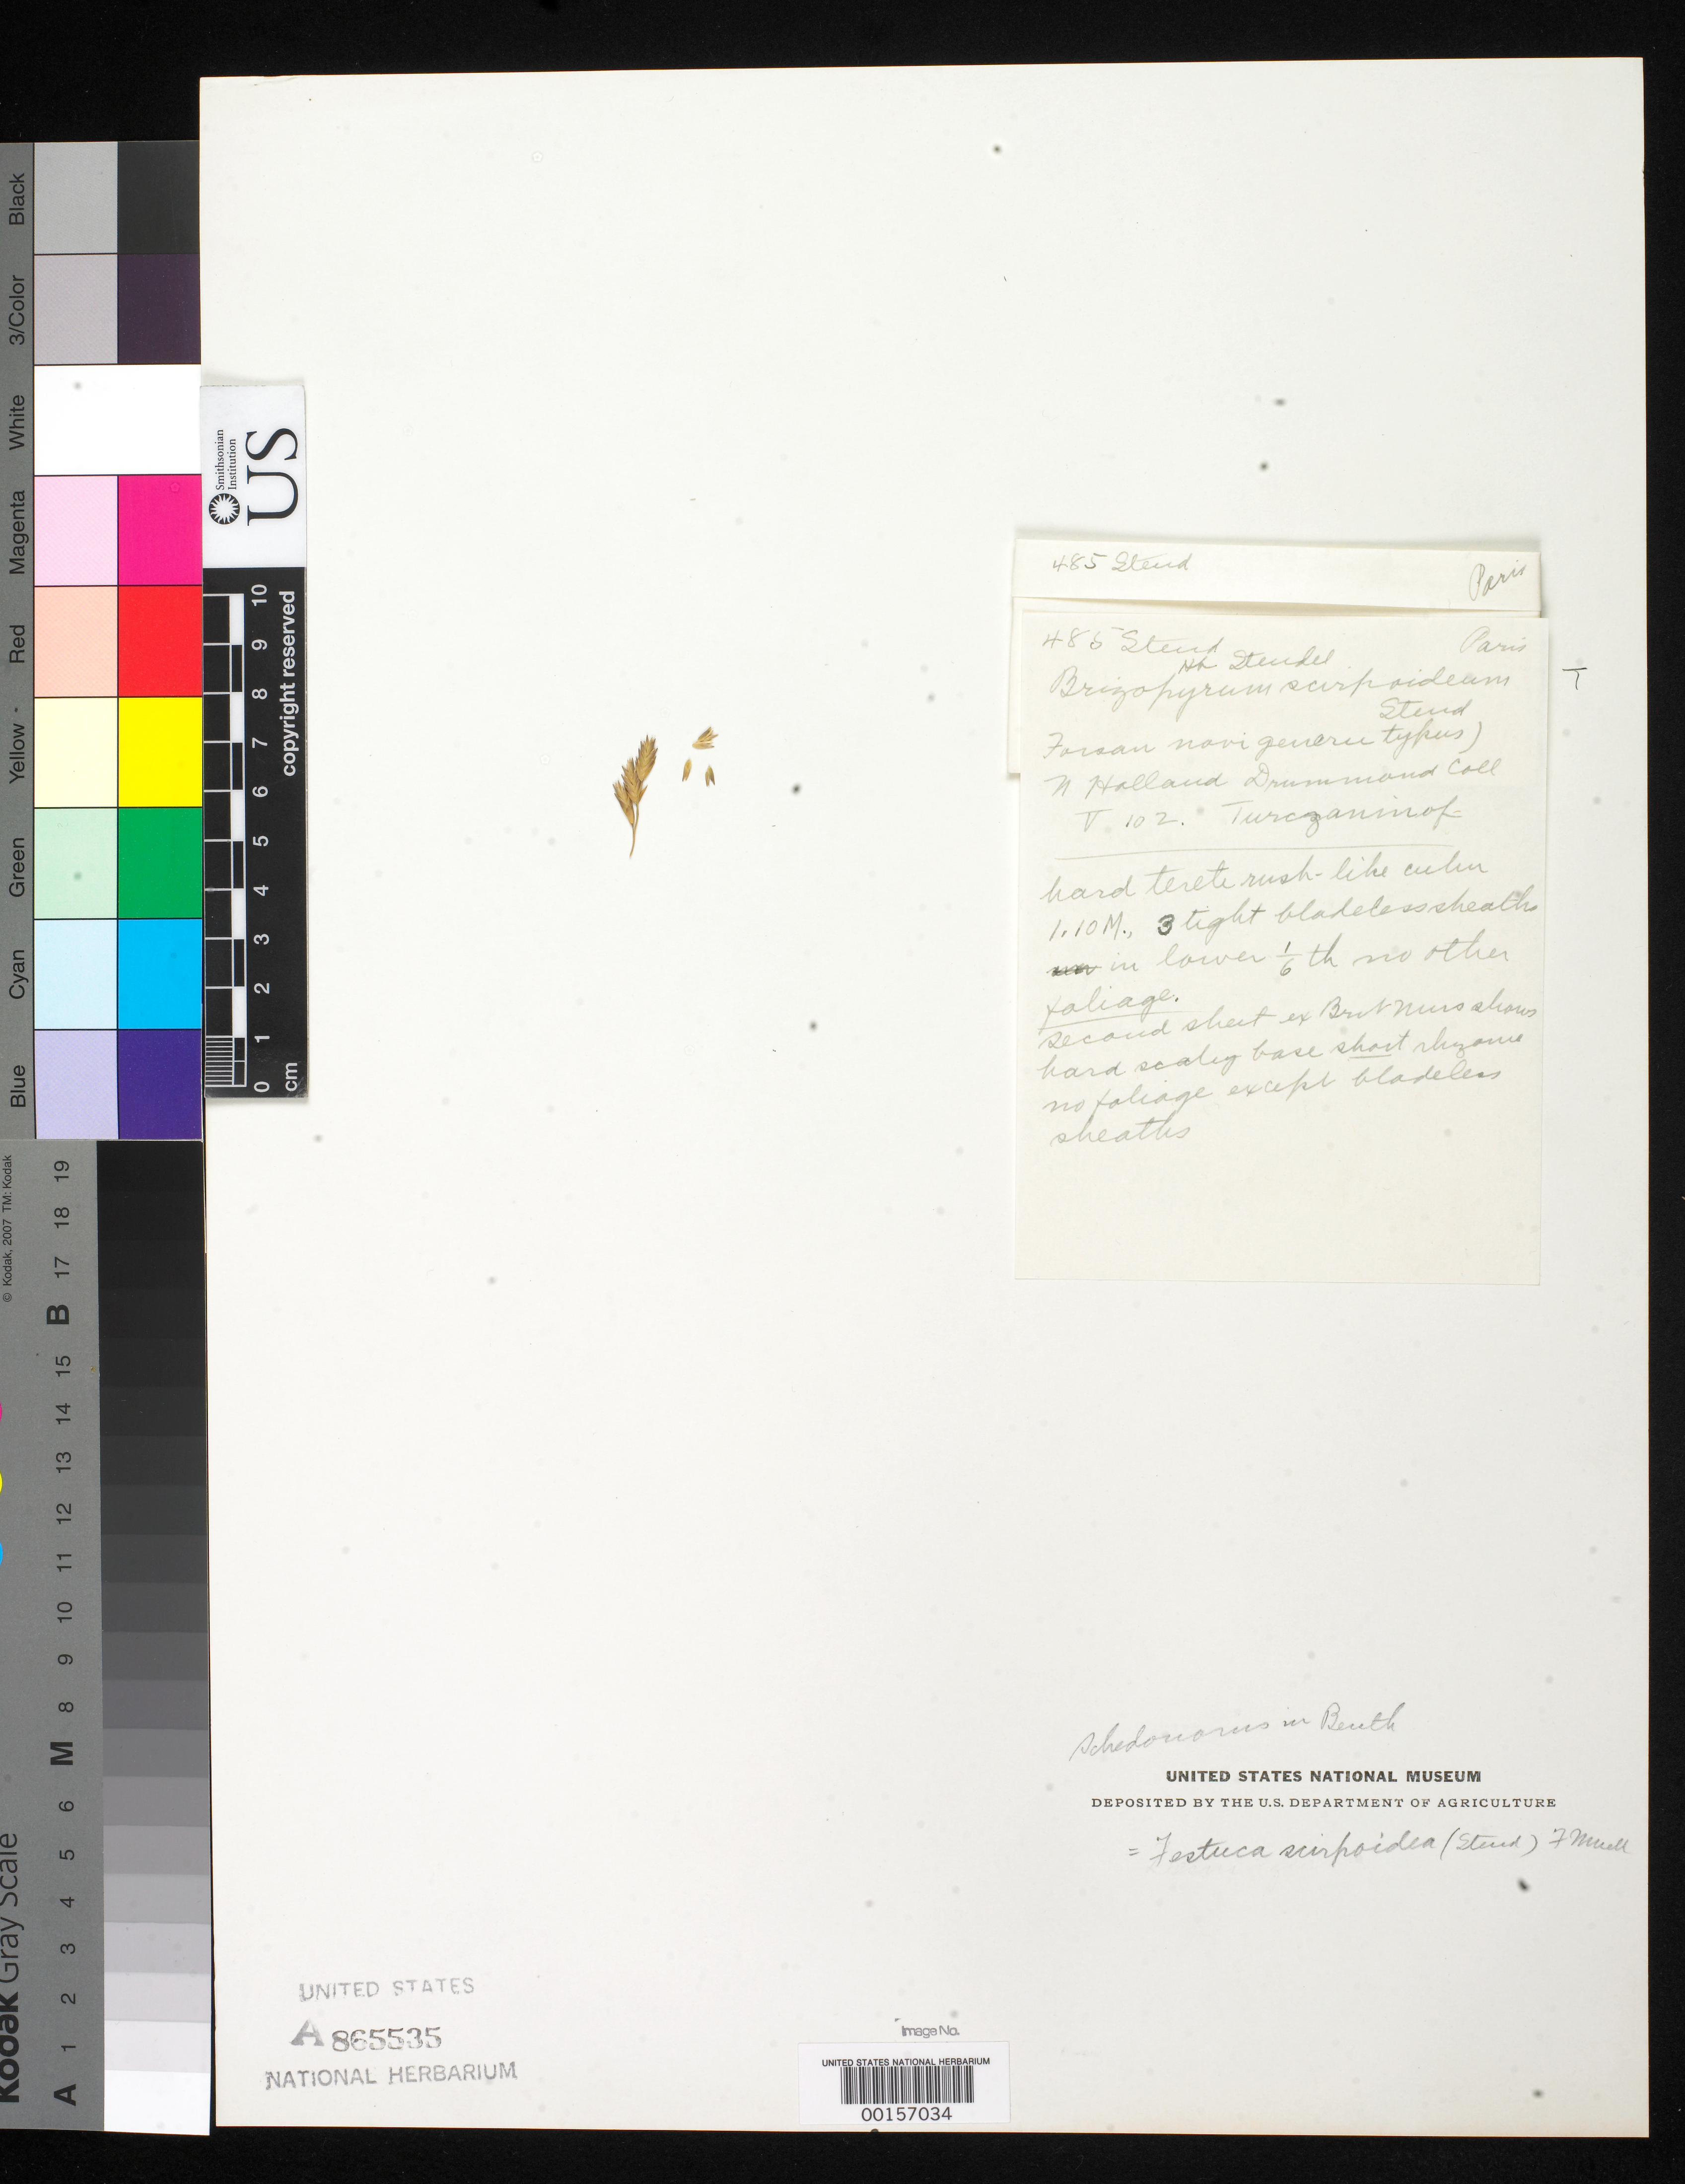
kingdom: Plantae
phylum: Tracheophyta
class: Liliopsida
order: Poales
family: Poaceae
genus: Brizopyrum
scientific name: Brizopyrum scirpoideum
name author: Steud.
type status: Type Fragment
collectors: N. Turczaninov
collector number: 102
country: Netherlands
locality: Holland.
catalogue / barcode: US 865535A